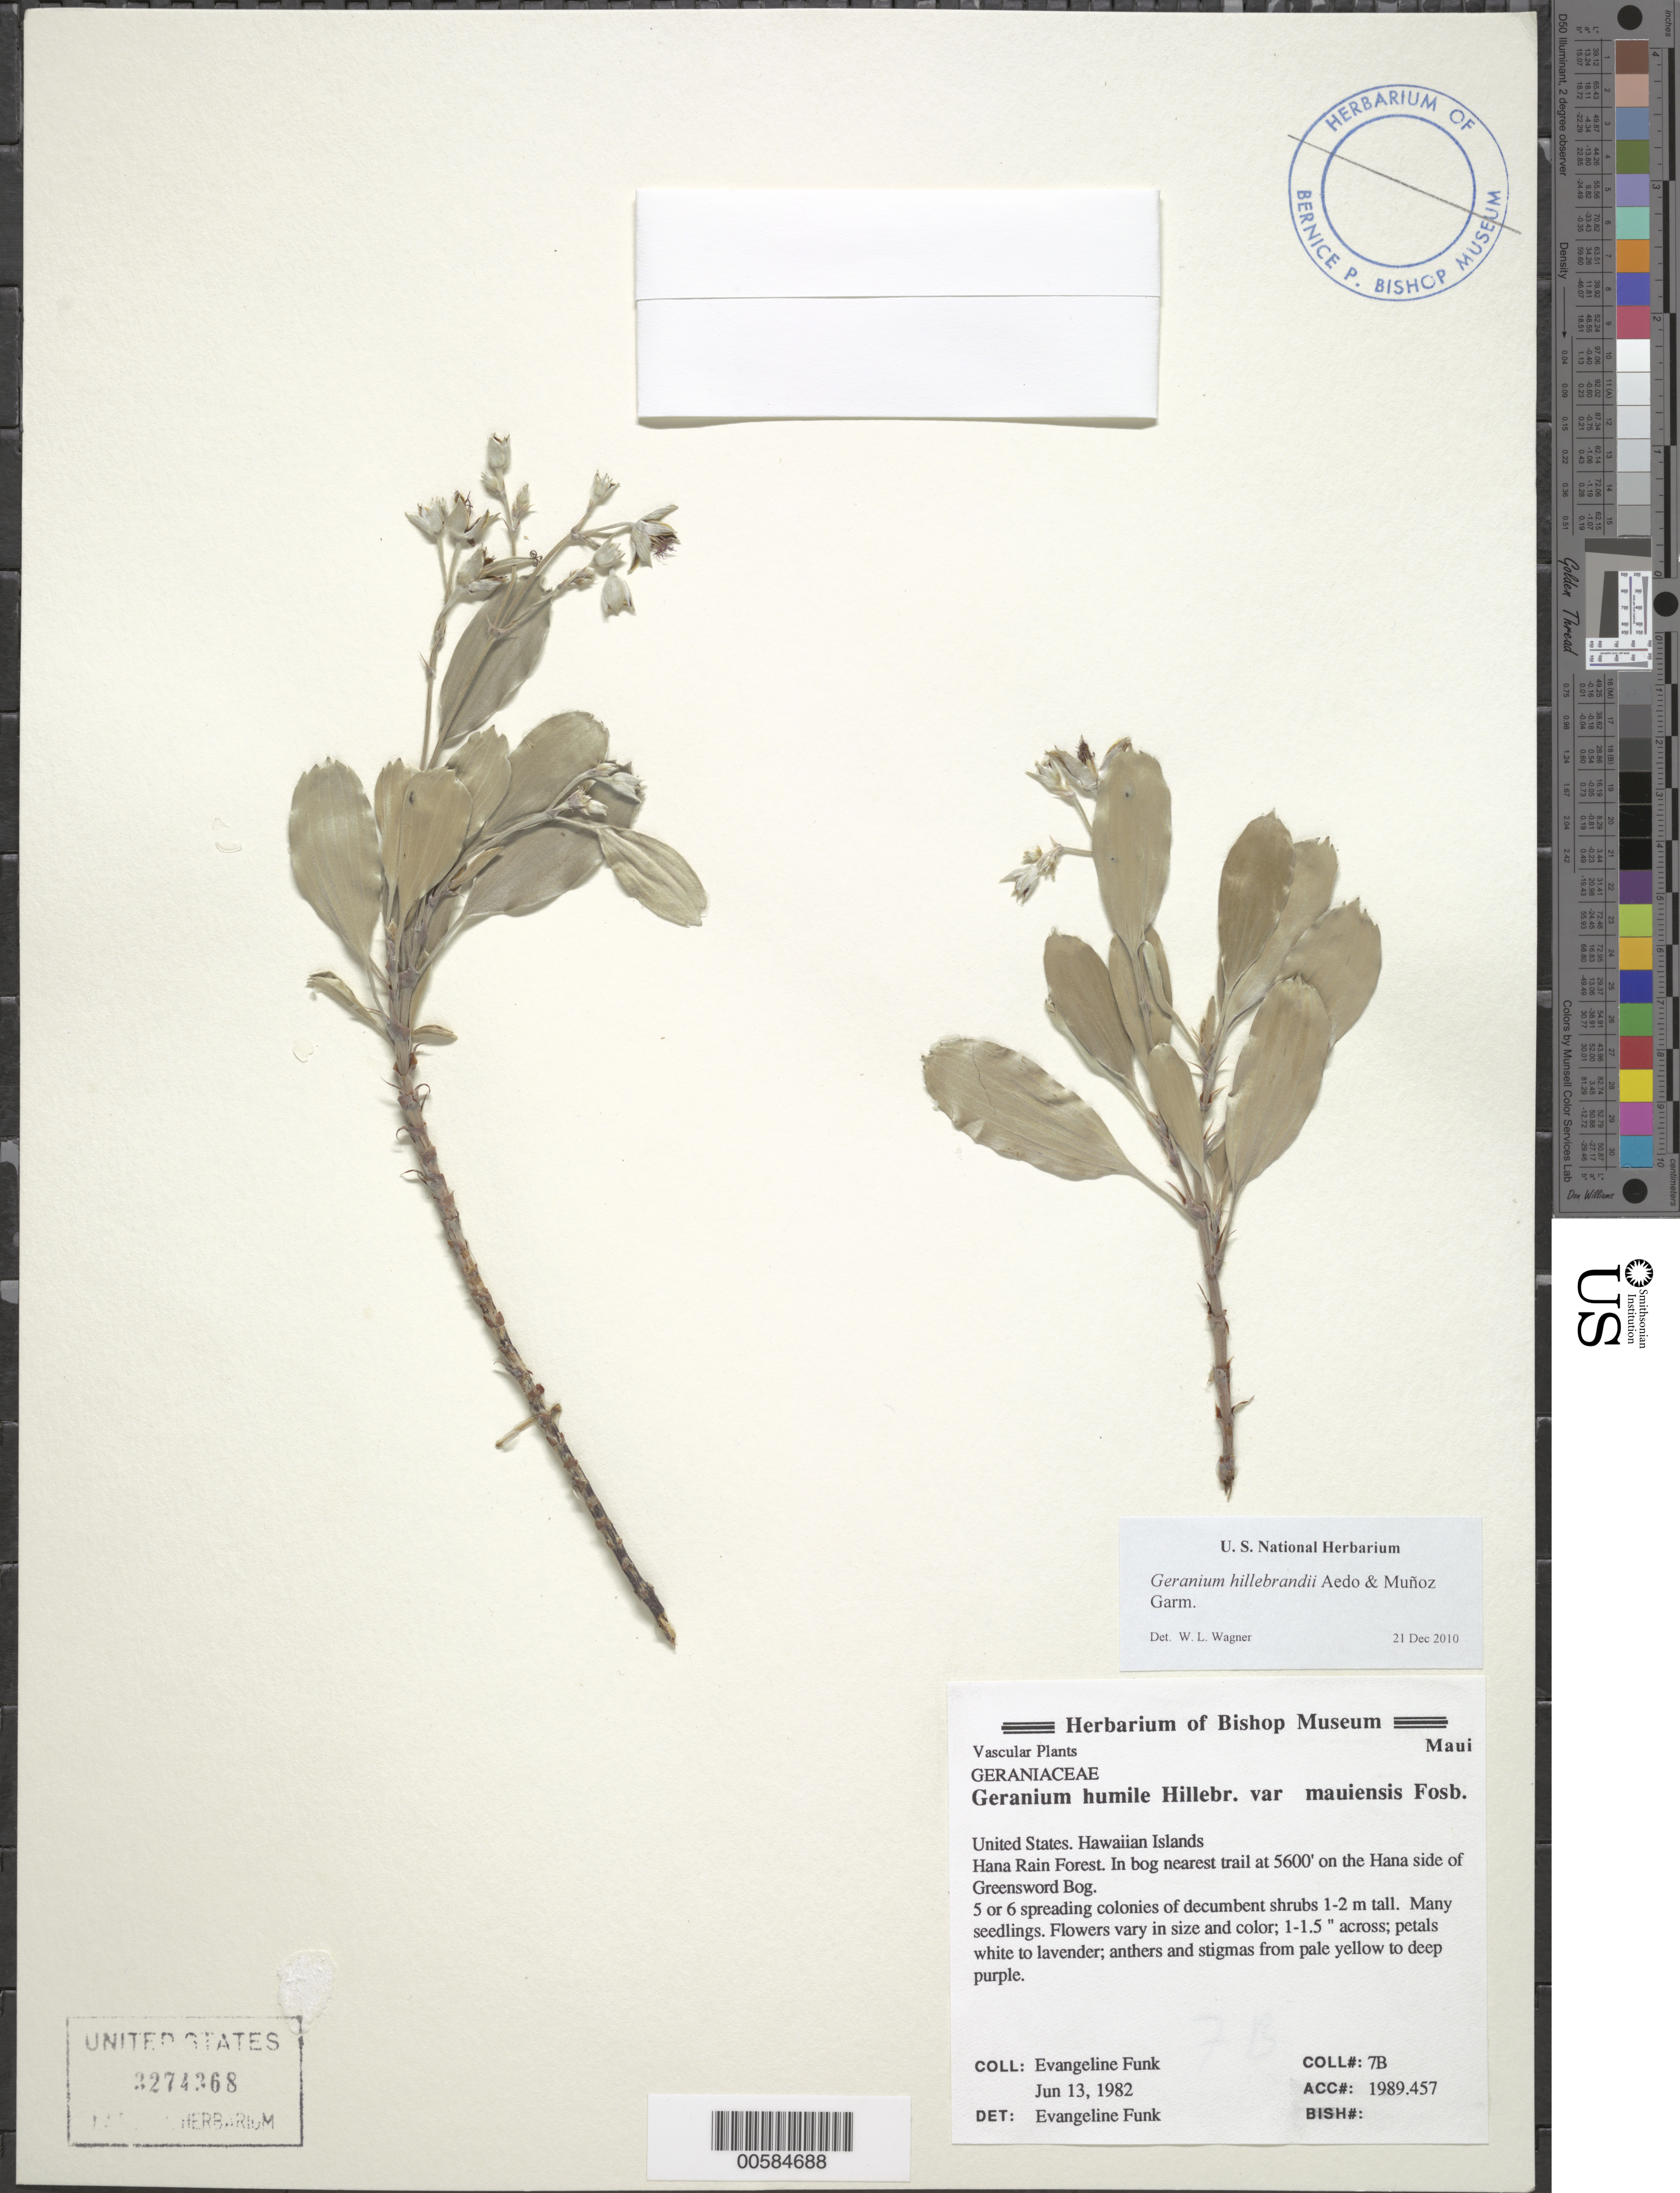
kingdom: Plantae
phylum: Tracheophyta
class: Magnoliopsida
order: Geraniales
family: Geraniaceae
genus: Geranium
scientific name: Geranium hillebrandii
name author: Aedo & Muñoz Garm.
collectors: E. Funk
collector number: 7B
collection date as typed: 13 Jun 1982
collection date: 1982-06-13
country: United States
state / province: Hawaii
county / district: Maui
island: Maui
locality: Hana Rain For. In bog nearest trail on the Hana side of Greensword Bog.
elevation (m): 1707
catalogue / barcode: US 3274368